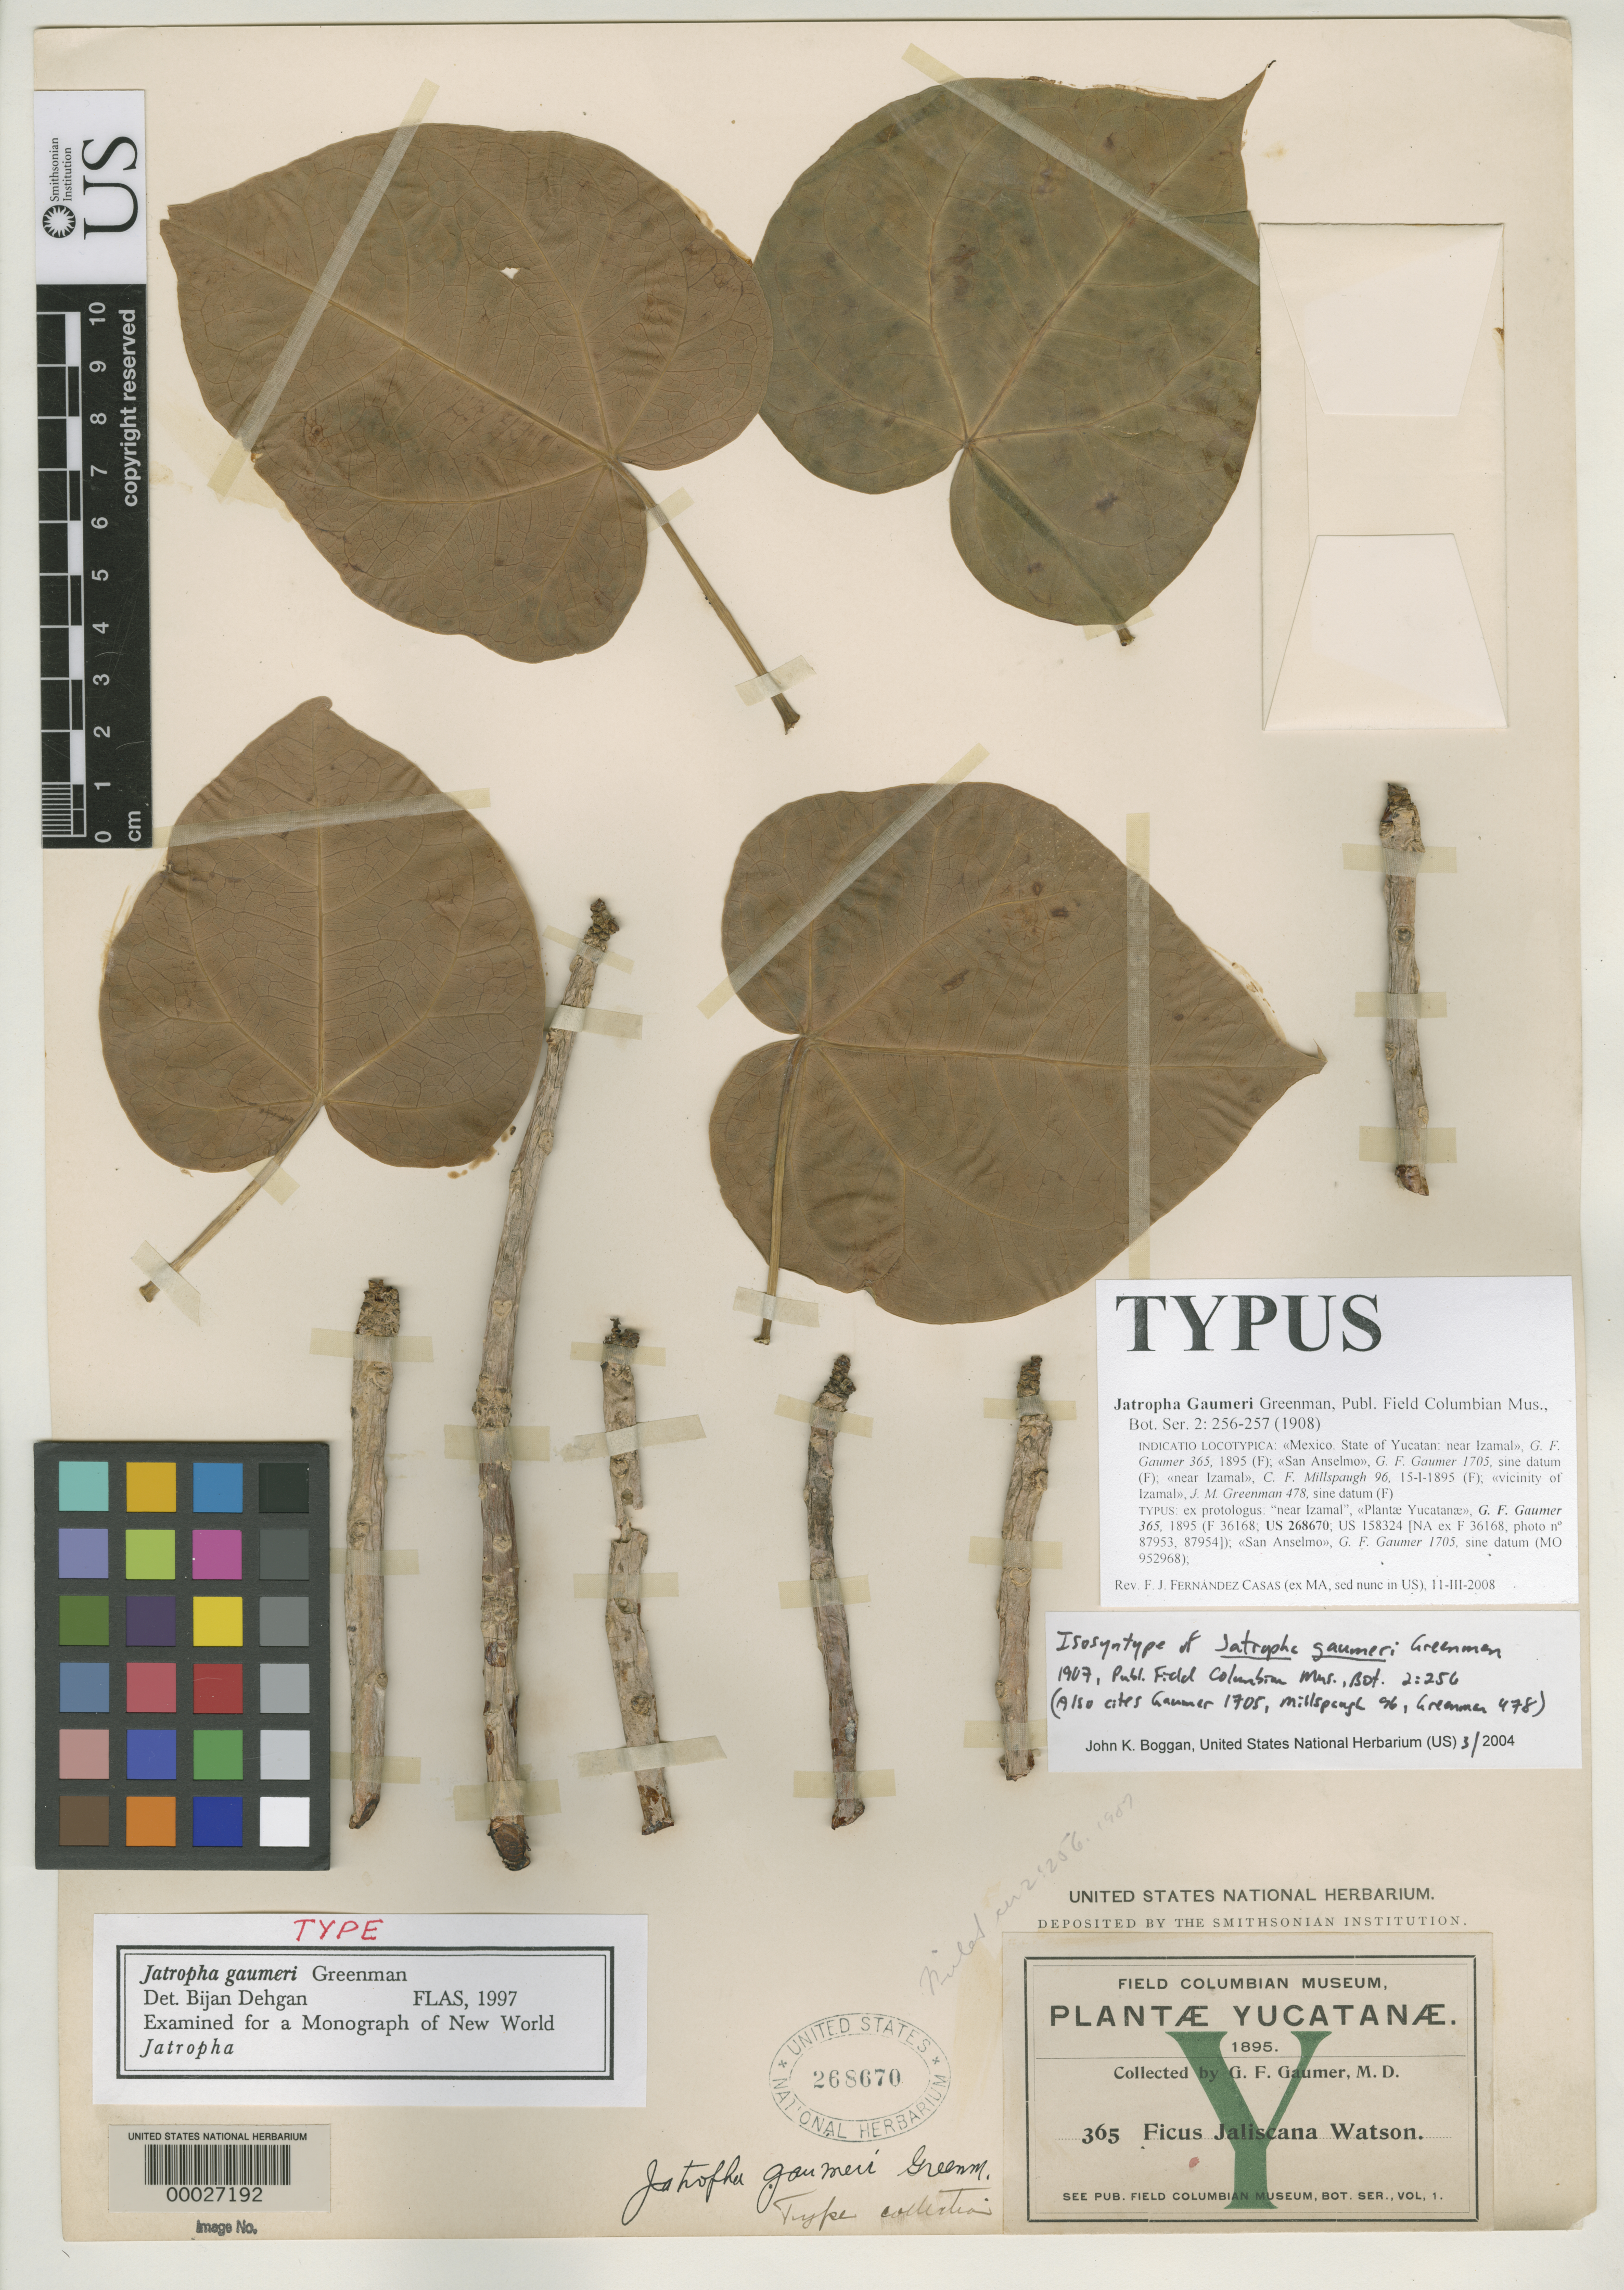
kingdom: Plantae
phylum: Tracheophyta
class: Magnoliopsida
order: Malpighiales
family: Euphorbiaceae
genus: Jatropha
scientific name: Jatropha gaumeri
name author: Greenm.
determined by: Dehgan, B.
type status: Isosyntype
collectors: G. F. Gaumer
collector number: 365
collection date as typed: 1895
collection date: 1895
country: Mexico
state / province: Yucatán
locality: Without locality. [Protologue: "Near Izamal"]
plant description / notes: Annotated by B. Dehgan (1997) as "TYPE". Protologue also cites Gaumer 1705, Millspaugh 96, Greenman 478.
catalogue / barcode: US 268670